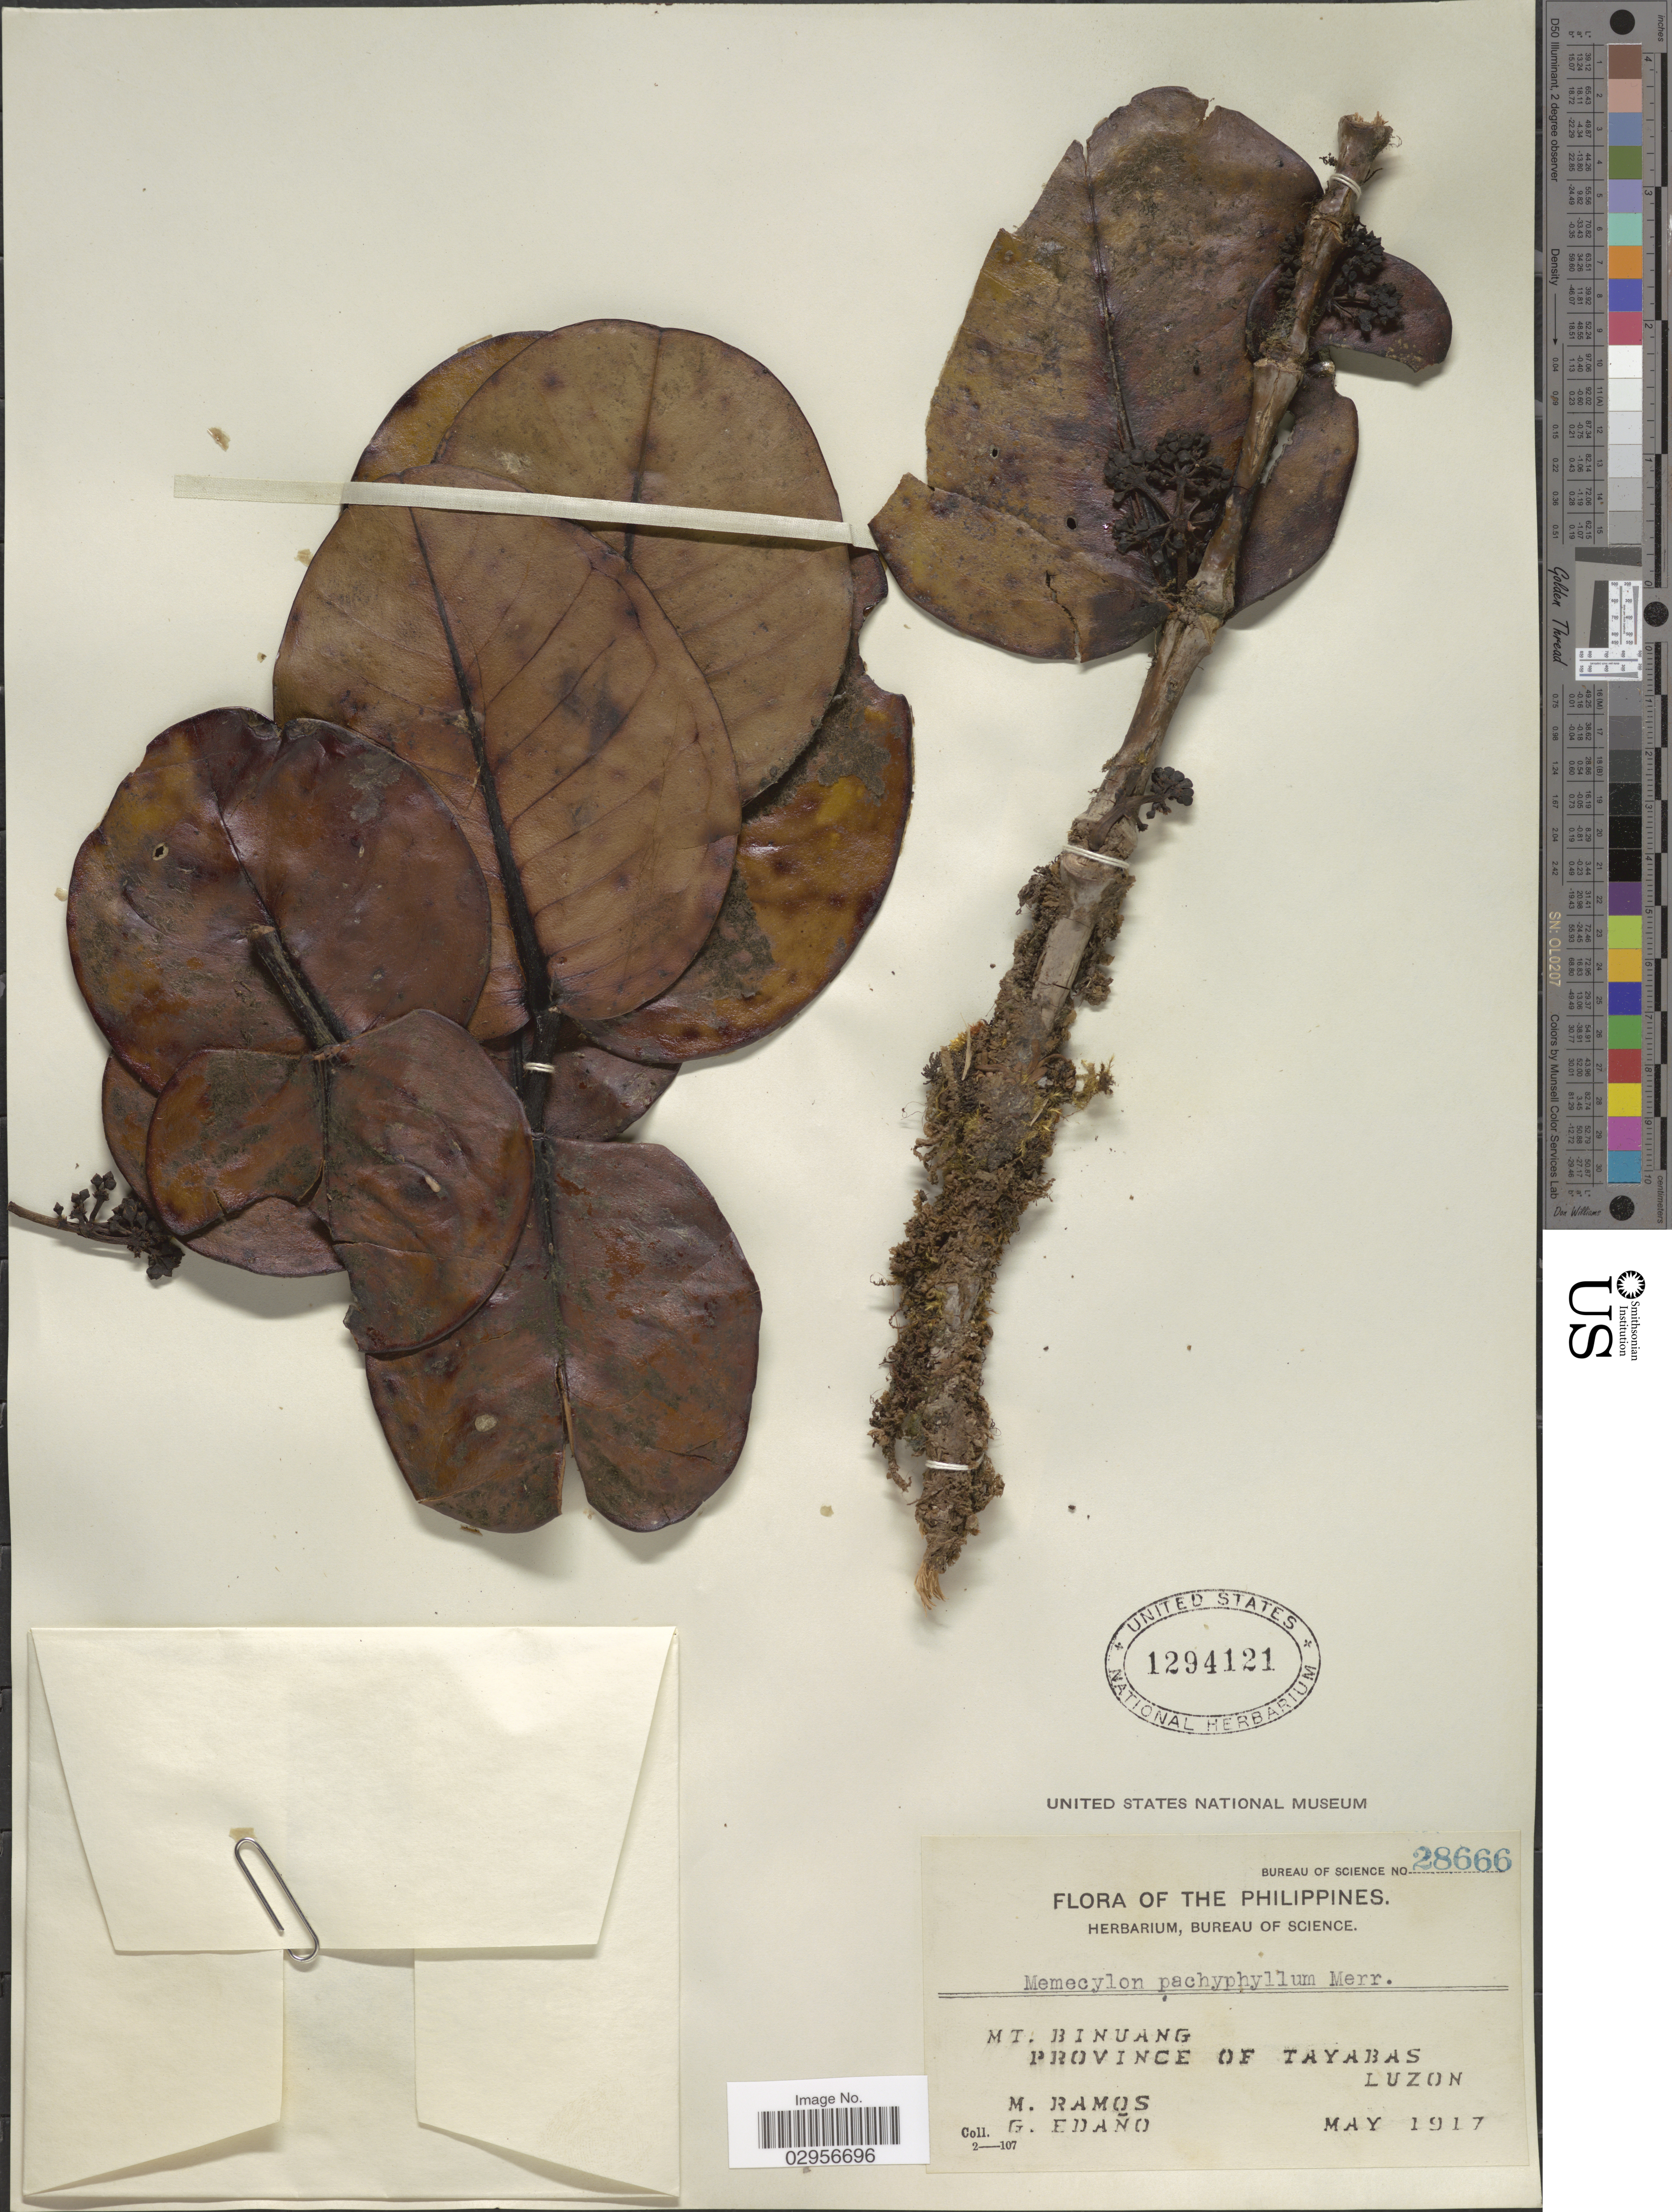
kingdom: Plantae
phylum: Tracheophyta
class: Magnoliopsida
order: Myrtales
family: Melastomataceae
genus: Memecylon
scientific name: Memecylon pachyphyllum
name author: Merr.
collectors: M. Ramos & G. Edaño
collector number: Burean of Science 28666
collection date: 1917-05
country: Philippines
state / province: Calabarzon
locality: Mt. Binuang, Province of Tayabas, Luzon.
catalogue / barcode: US 1294121